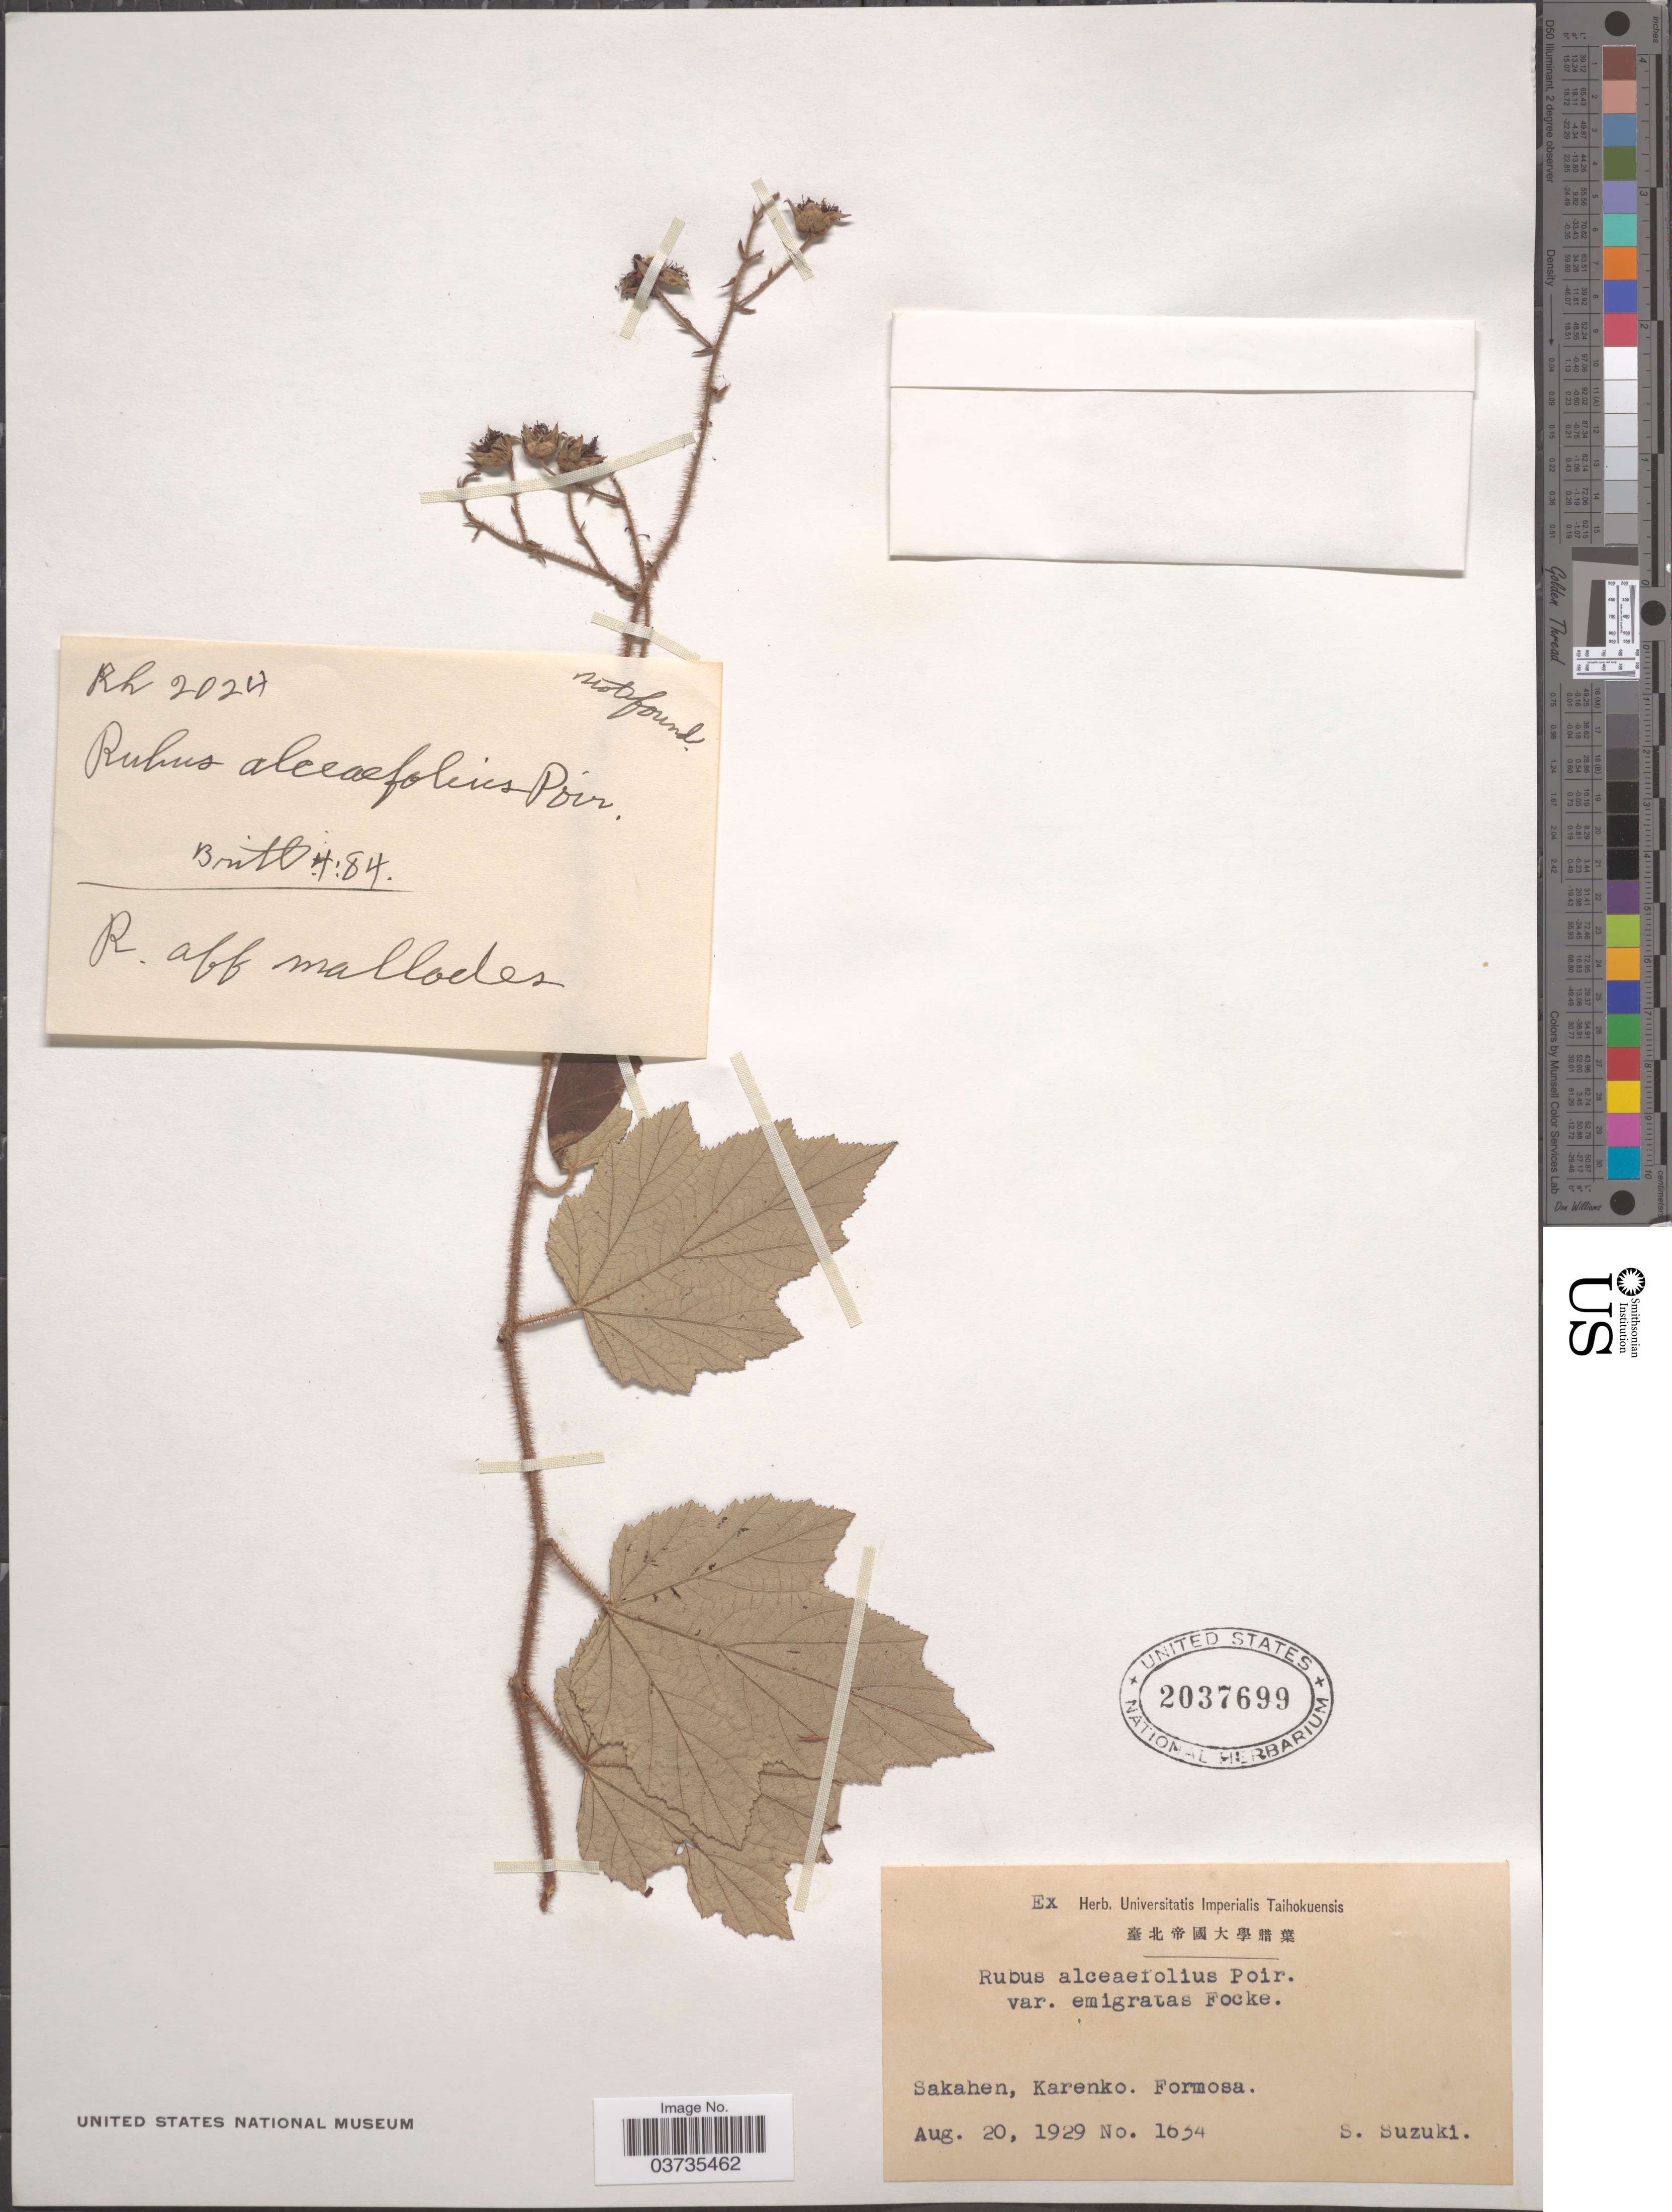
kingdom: Plantae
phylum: Tracheophyta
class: Magnoliopsida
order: Rosales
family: Rosaceae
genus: Rubus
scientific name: Rubus alcaefolius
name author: Poir.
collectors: S. Suzuki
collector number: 1634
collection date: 1929-08-20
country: Taiwan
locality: Sakahen, Karenko, Formosa.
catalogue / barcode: US 2037699